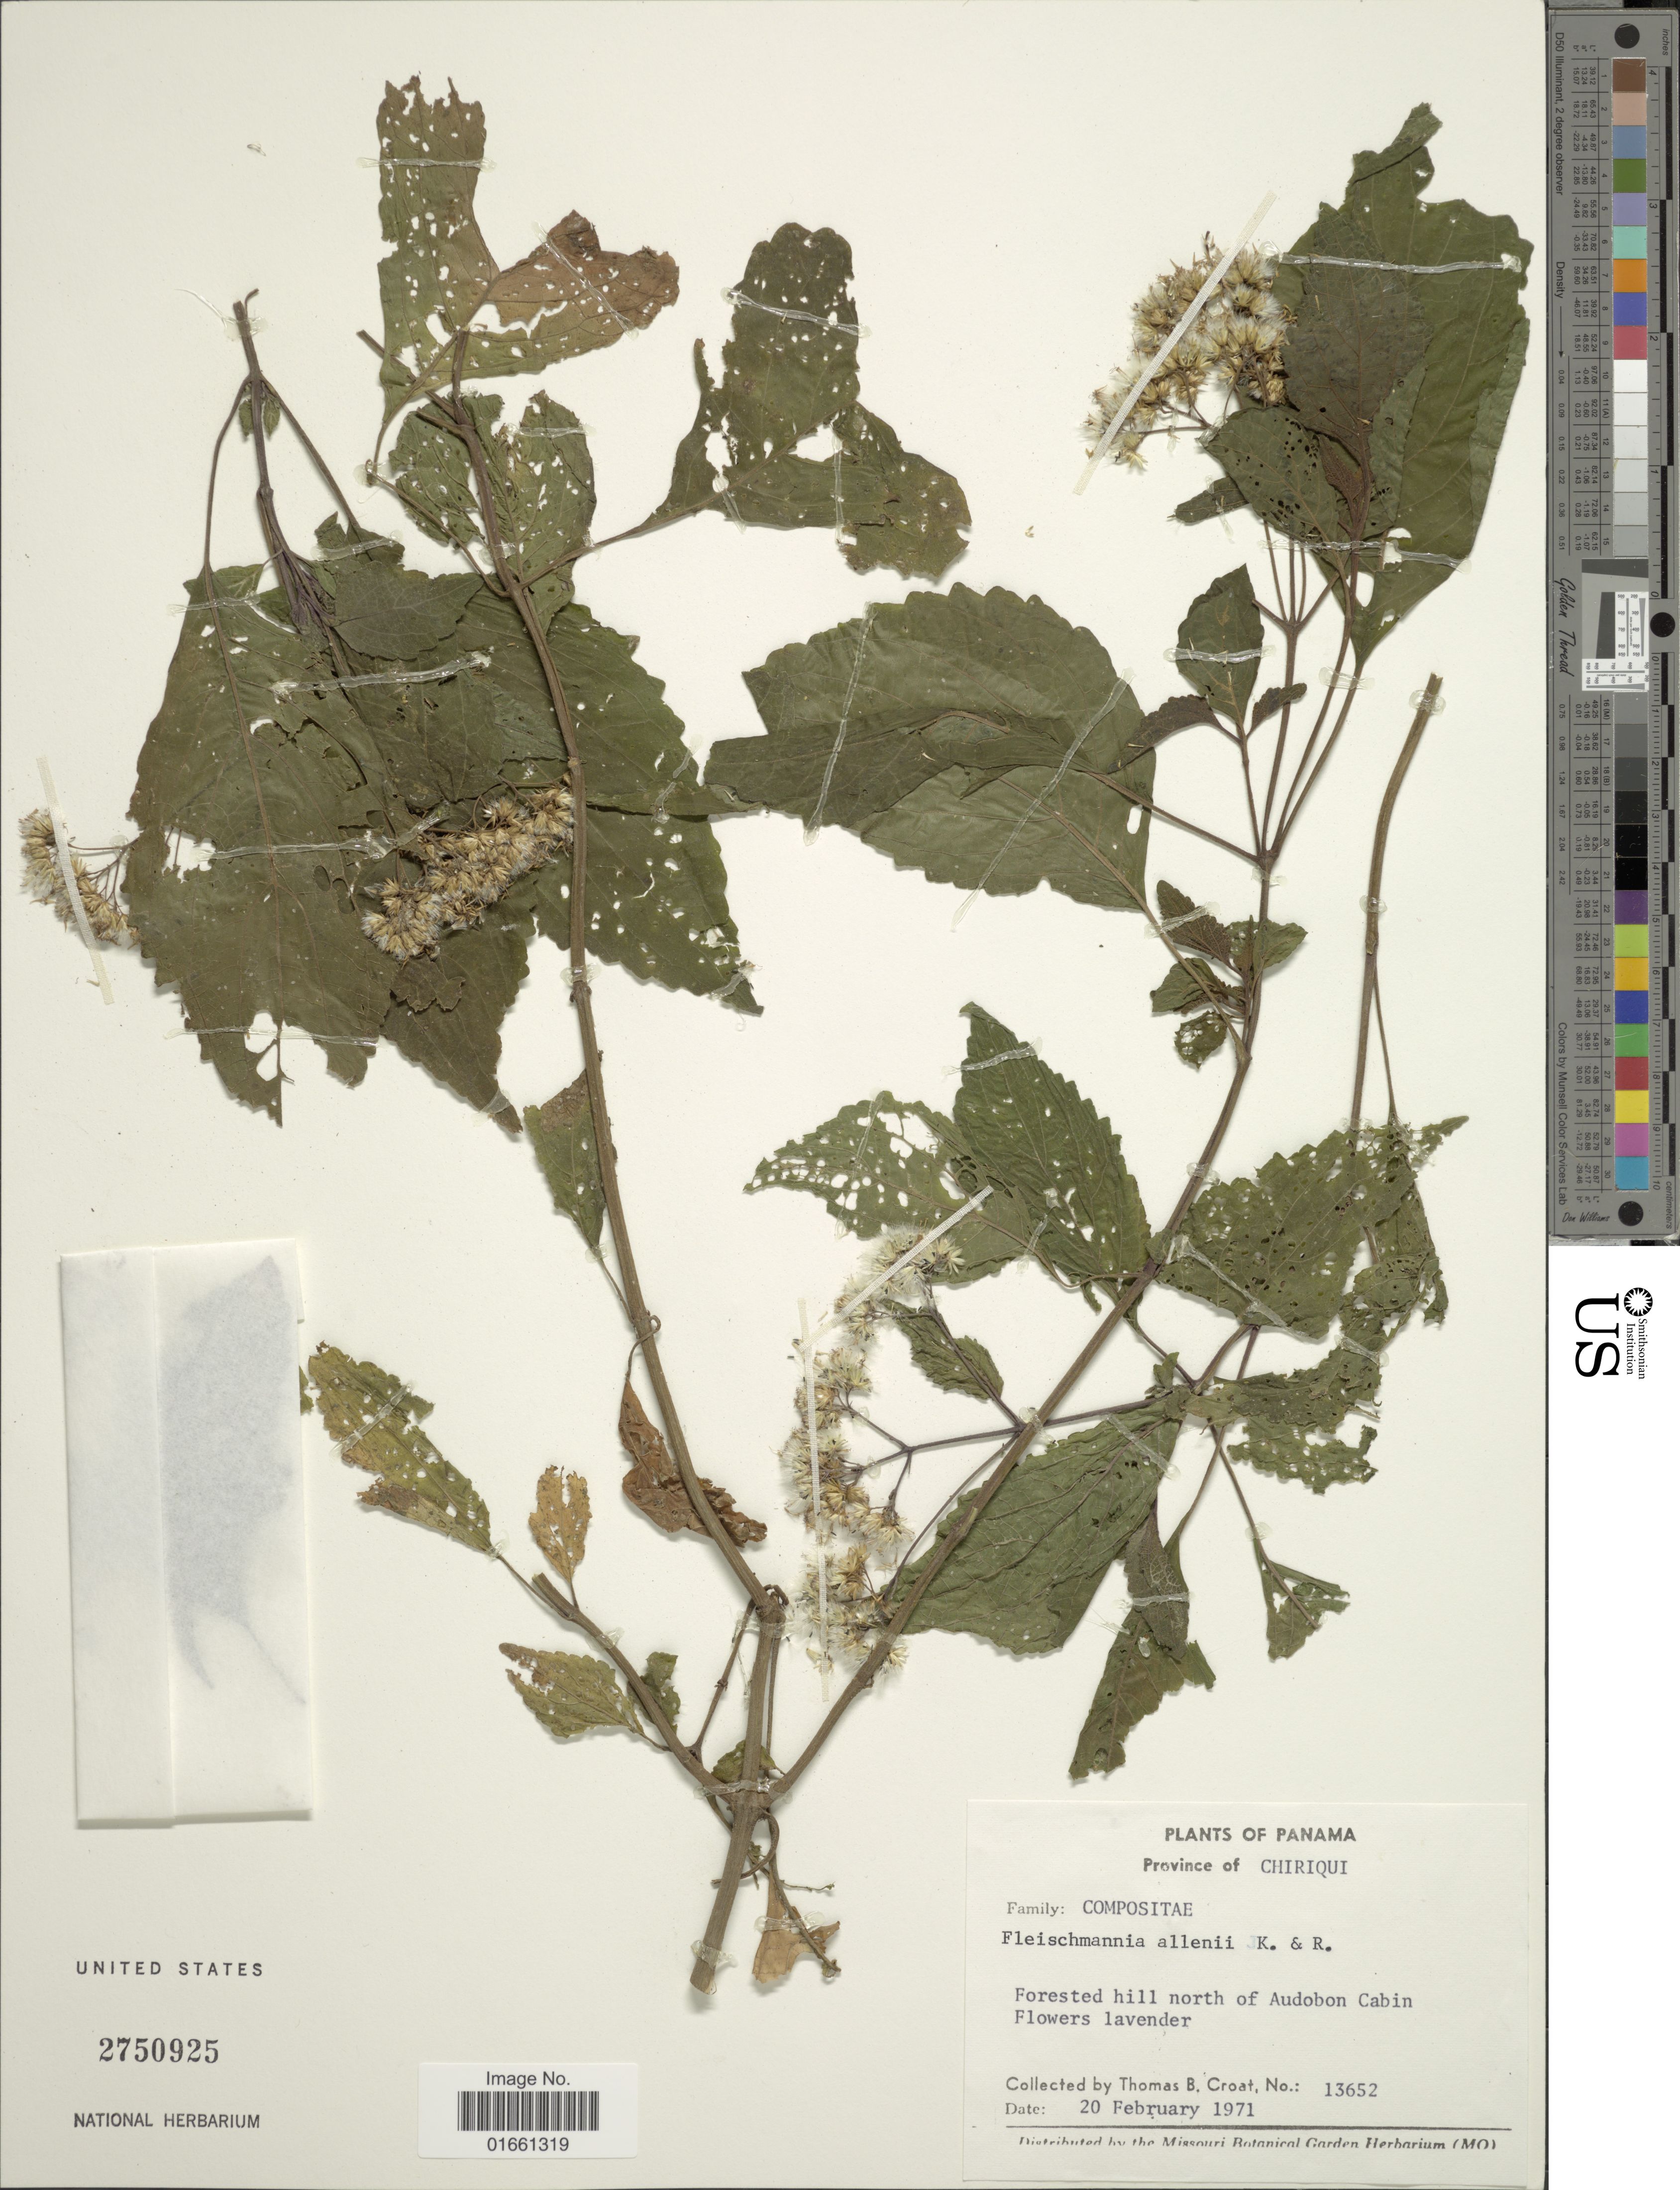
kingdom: Plantae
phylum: Tracheophyta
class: Magnoliopsida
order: Asterales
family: Asteraceae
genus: Fleischmannia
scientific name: Fleischmannia allenii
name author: R.M. King & H. Rob.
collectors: T. B. Croat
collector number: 13652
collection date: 1971-02-20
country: Panama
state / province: Chiriqui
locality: Province of Chiriqui, Forested hill north of Audobon Cabin.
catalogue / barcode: US 2750925